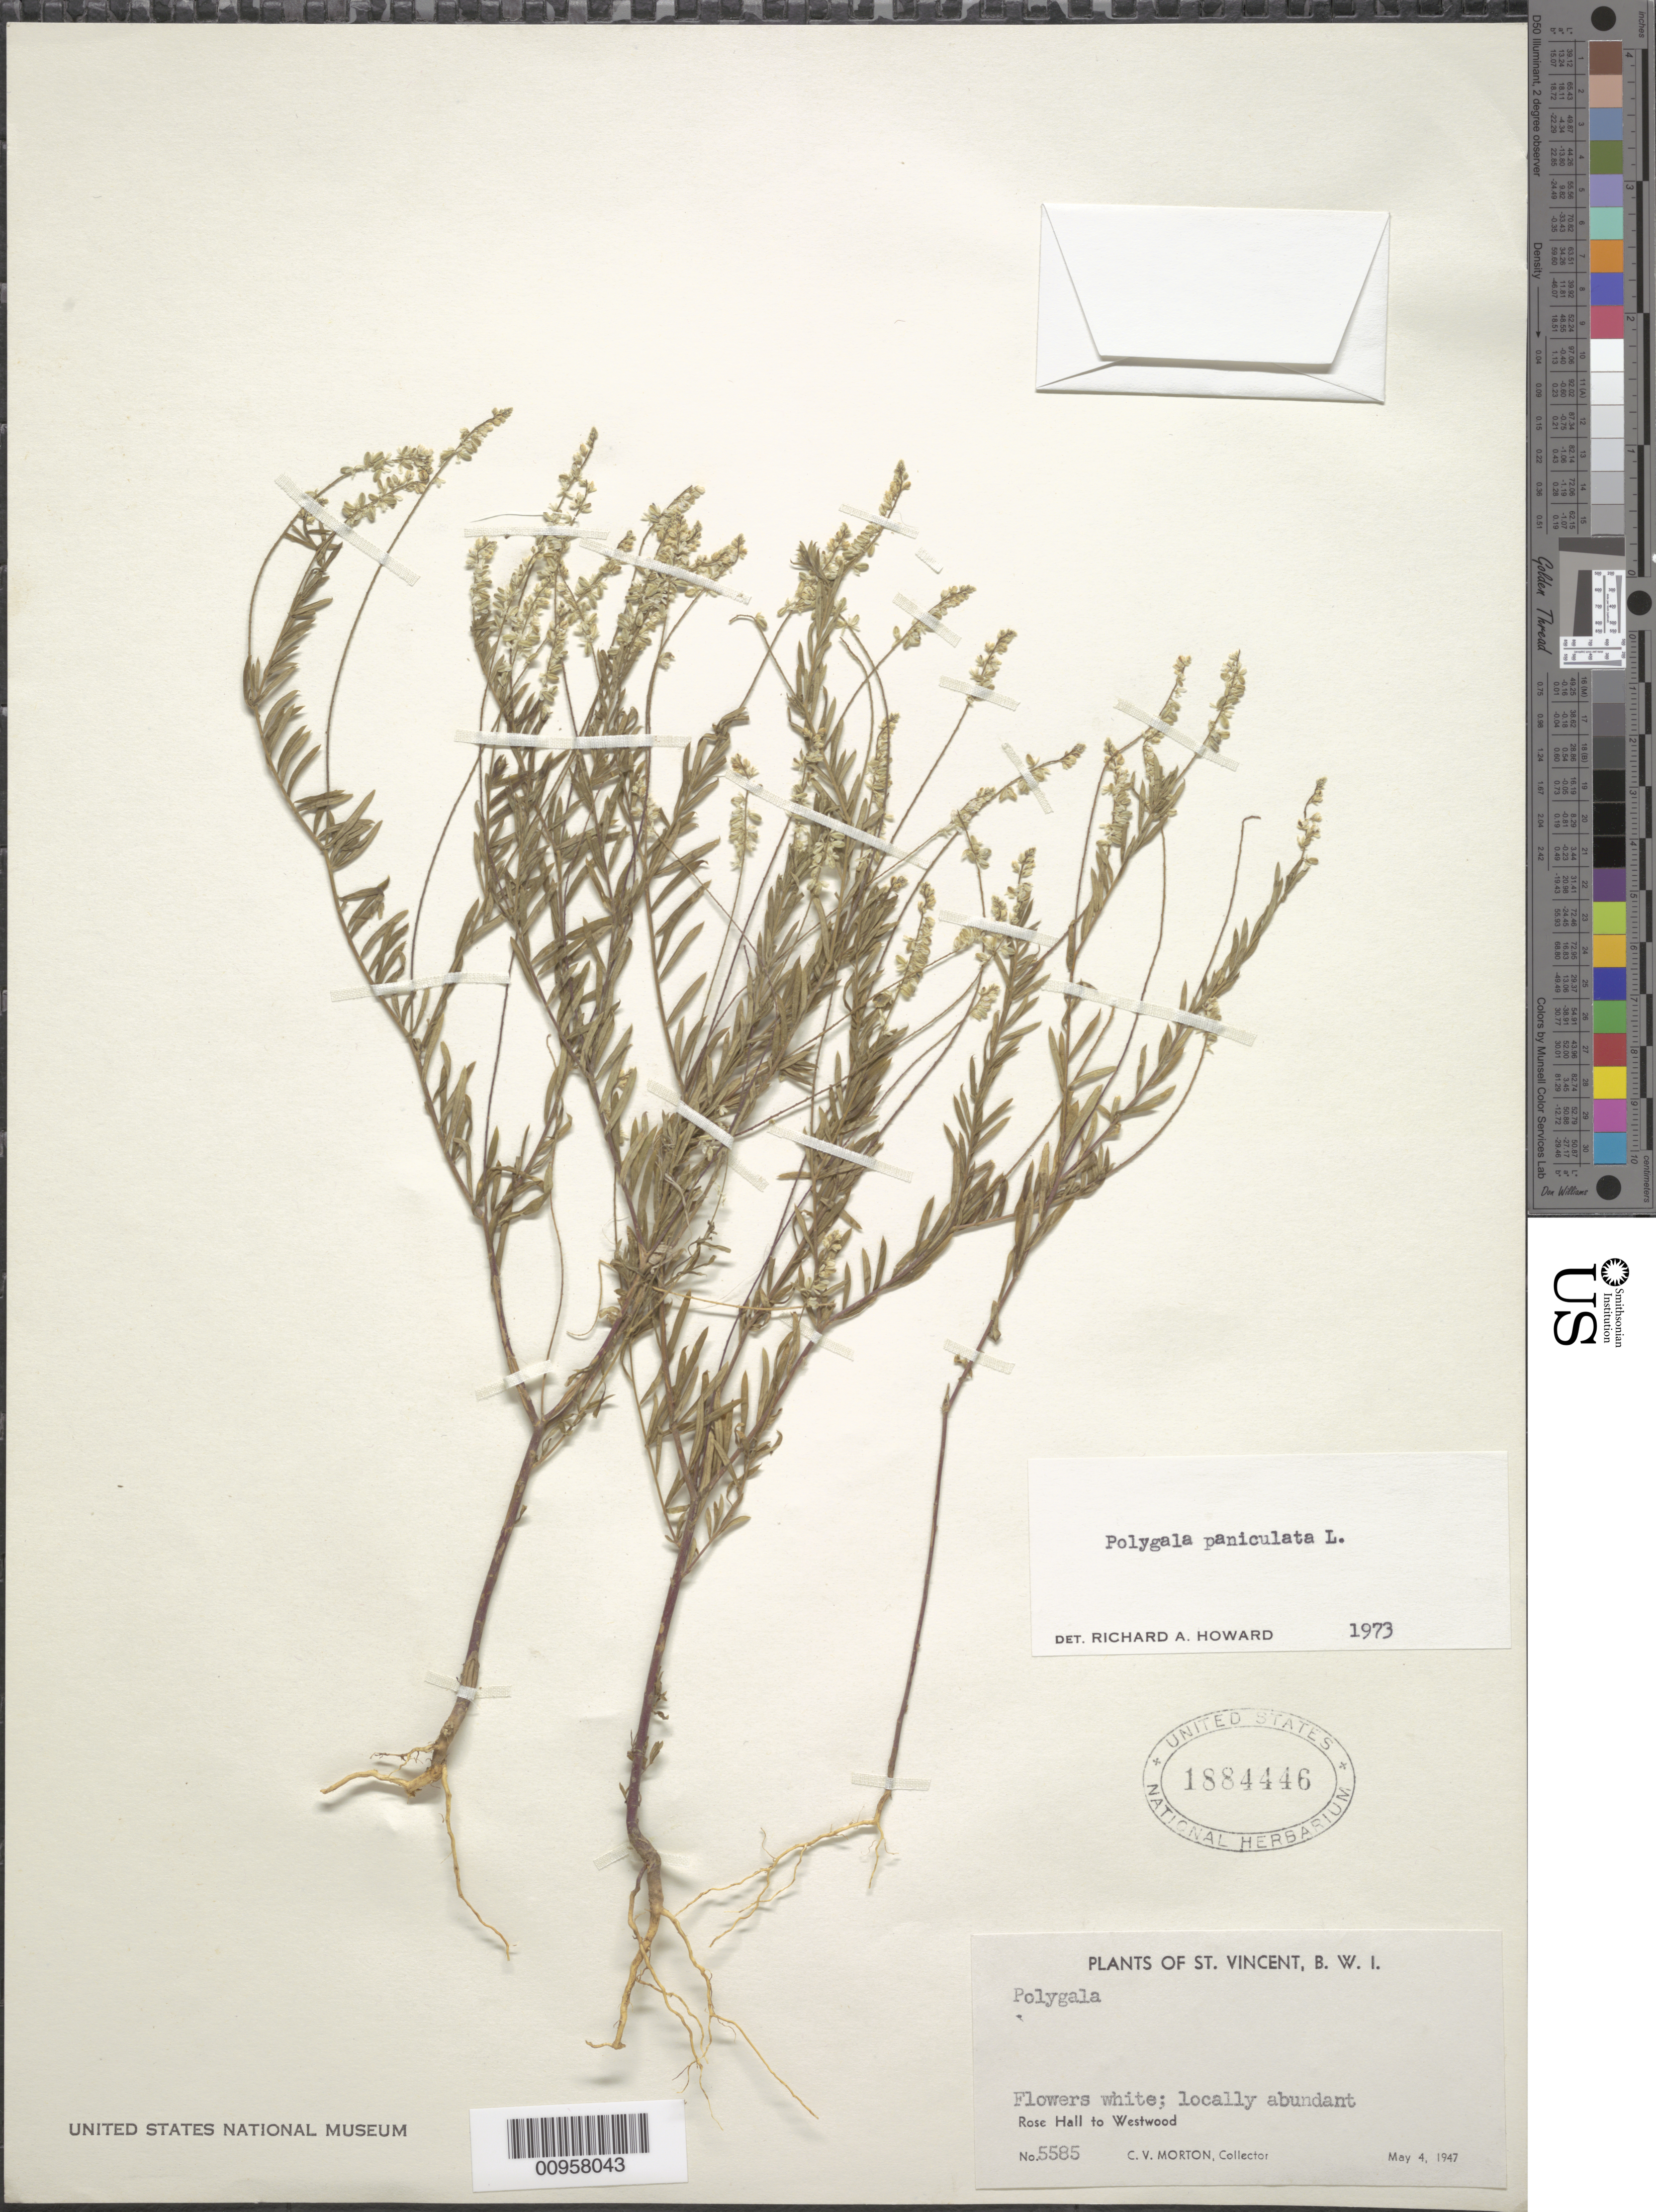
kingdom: Plantae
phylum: Tracheophyta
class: Magnoliopsida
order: Fabales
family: Polygalaceae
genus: Polygala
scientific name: Polygala paniculata f. leucoptera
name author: S.F. Blake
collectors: C. V. Morton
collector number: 5585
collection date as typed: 04 May 1947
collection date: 1947-05-04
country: St. Vincent - Grenadines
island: St. Vincent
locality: Rose Hall to Westwood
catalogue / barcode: US 1884446